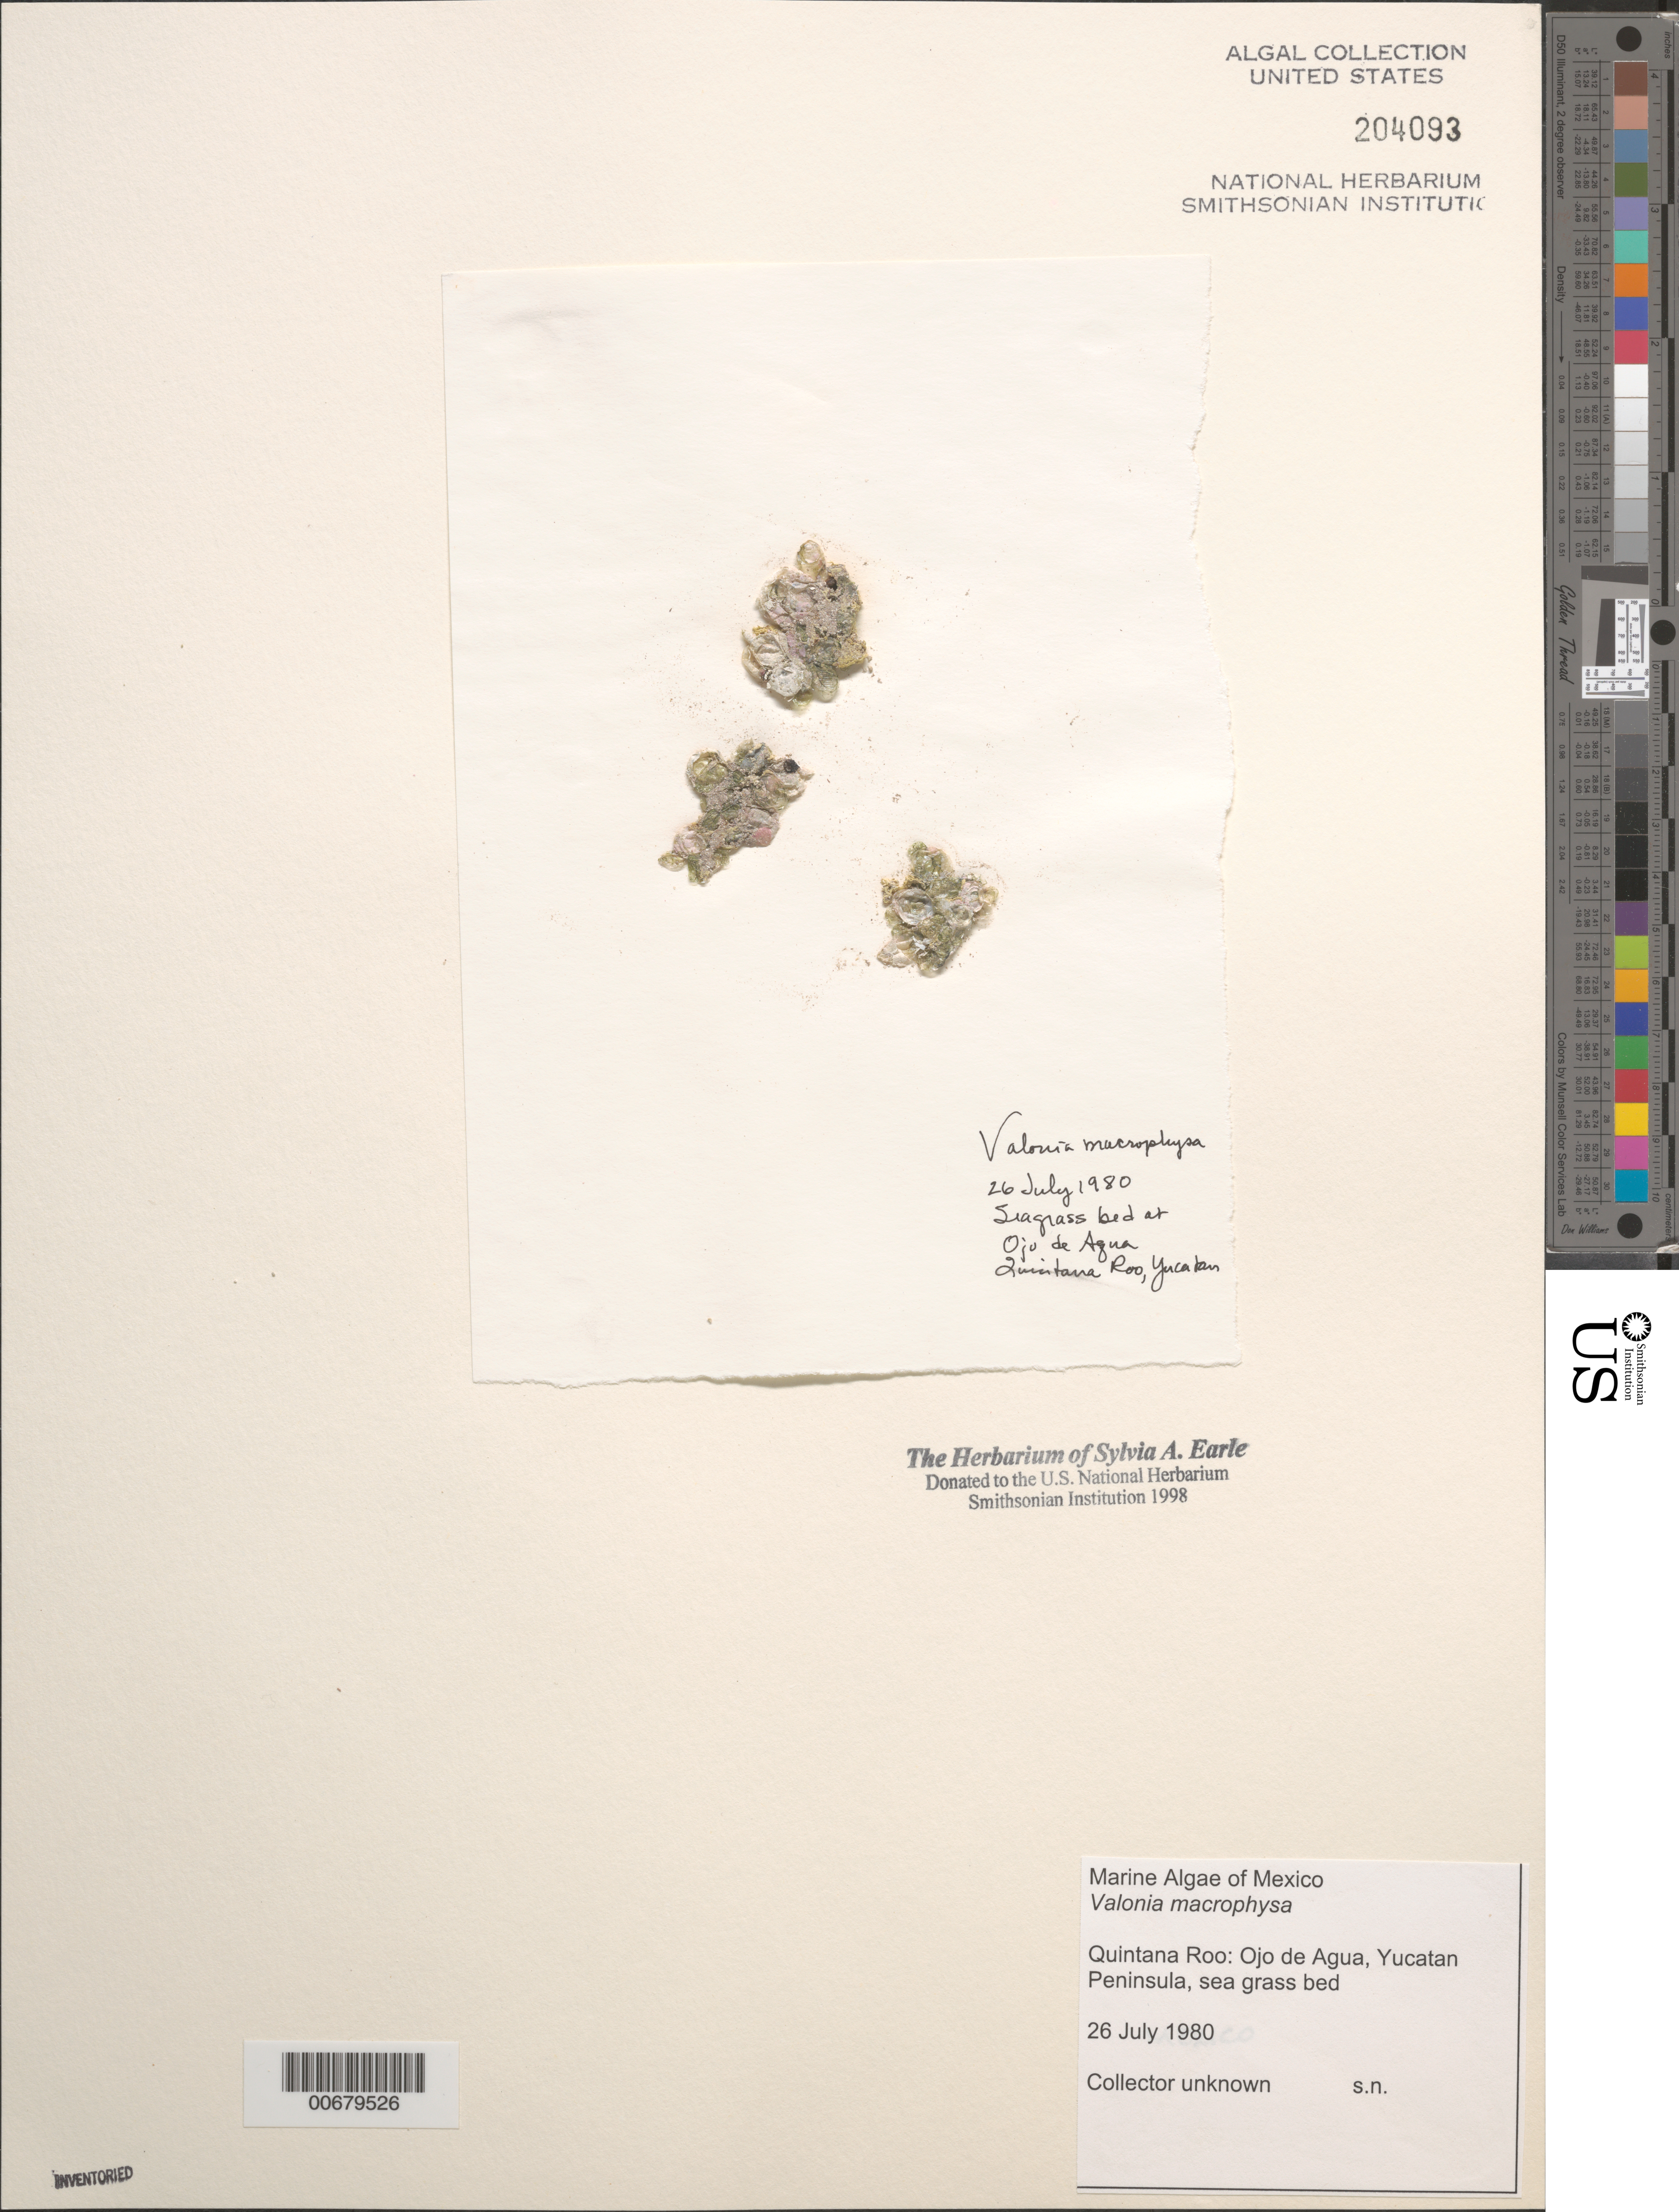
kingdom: Plantae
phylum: Chlorophyta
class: Ulvophyceae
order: Siphonocladales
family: Valoniaceae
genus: Valonia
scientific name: Valonia macrophysa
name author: Kütz.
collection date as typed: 26 Jul 1980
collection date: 1980-07-26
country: Mexico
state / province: Quintana Roo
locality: Ojo de Agua, Yucatan Peninsula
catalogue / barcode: US 204093